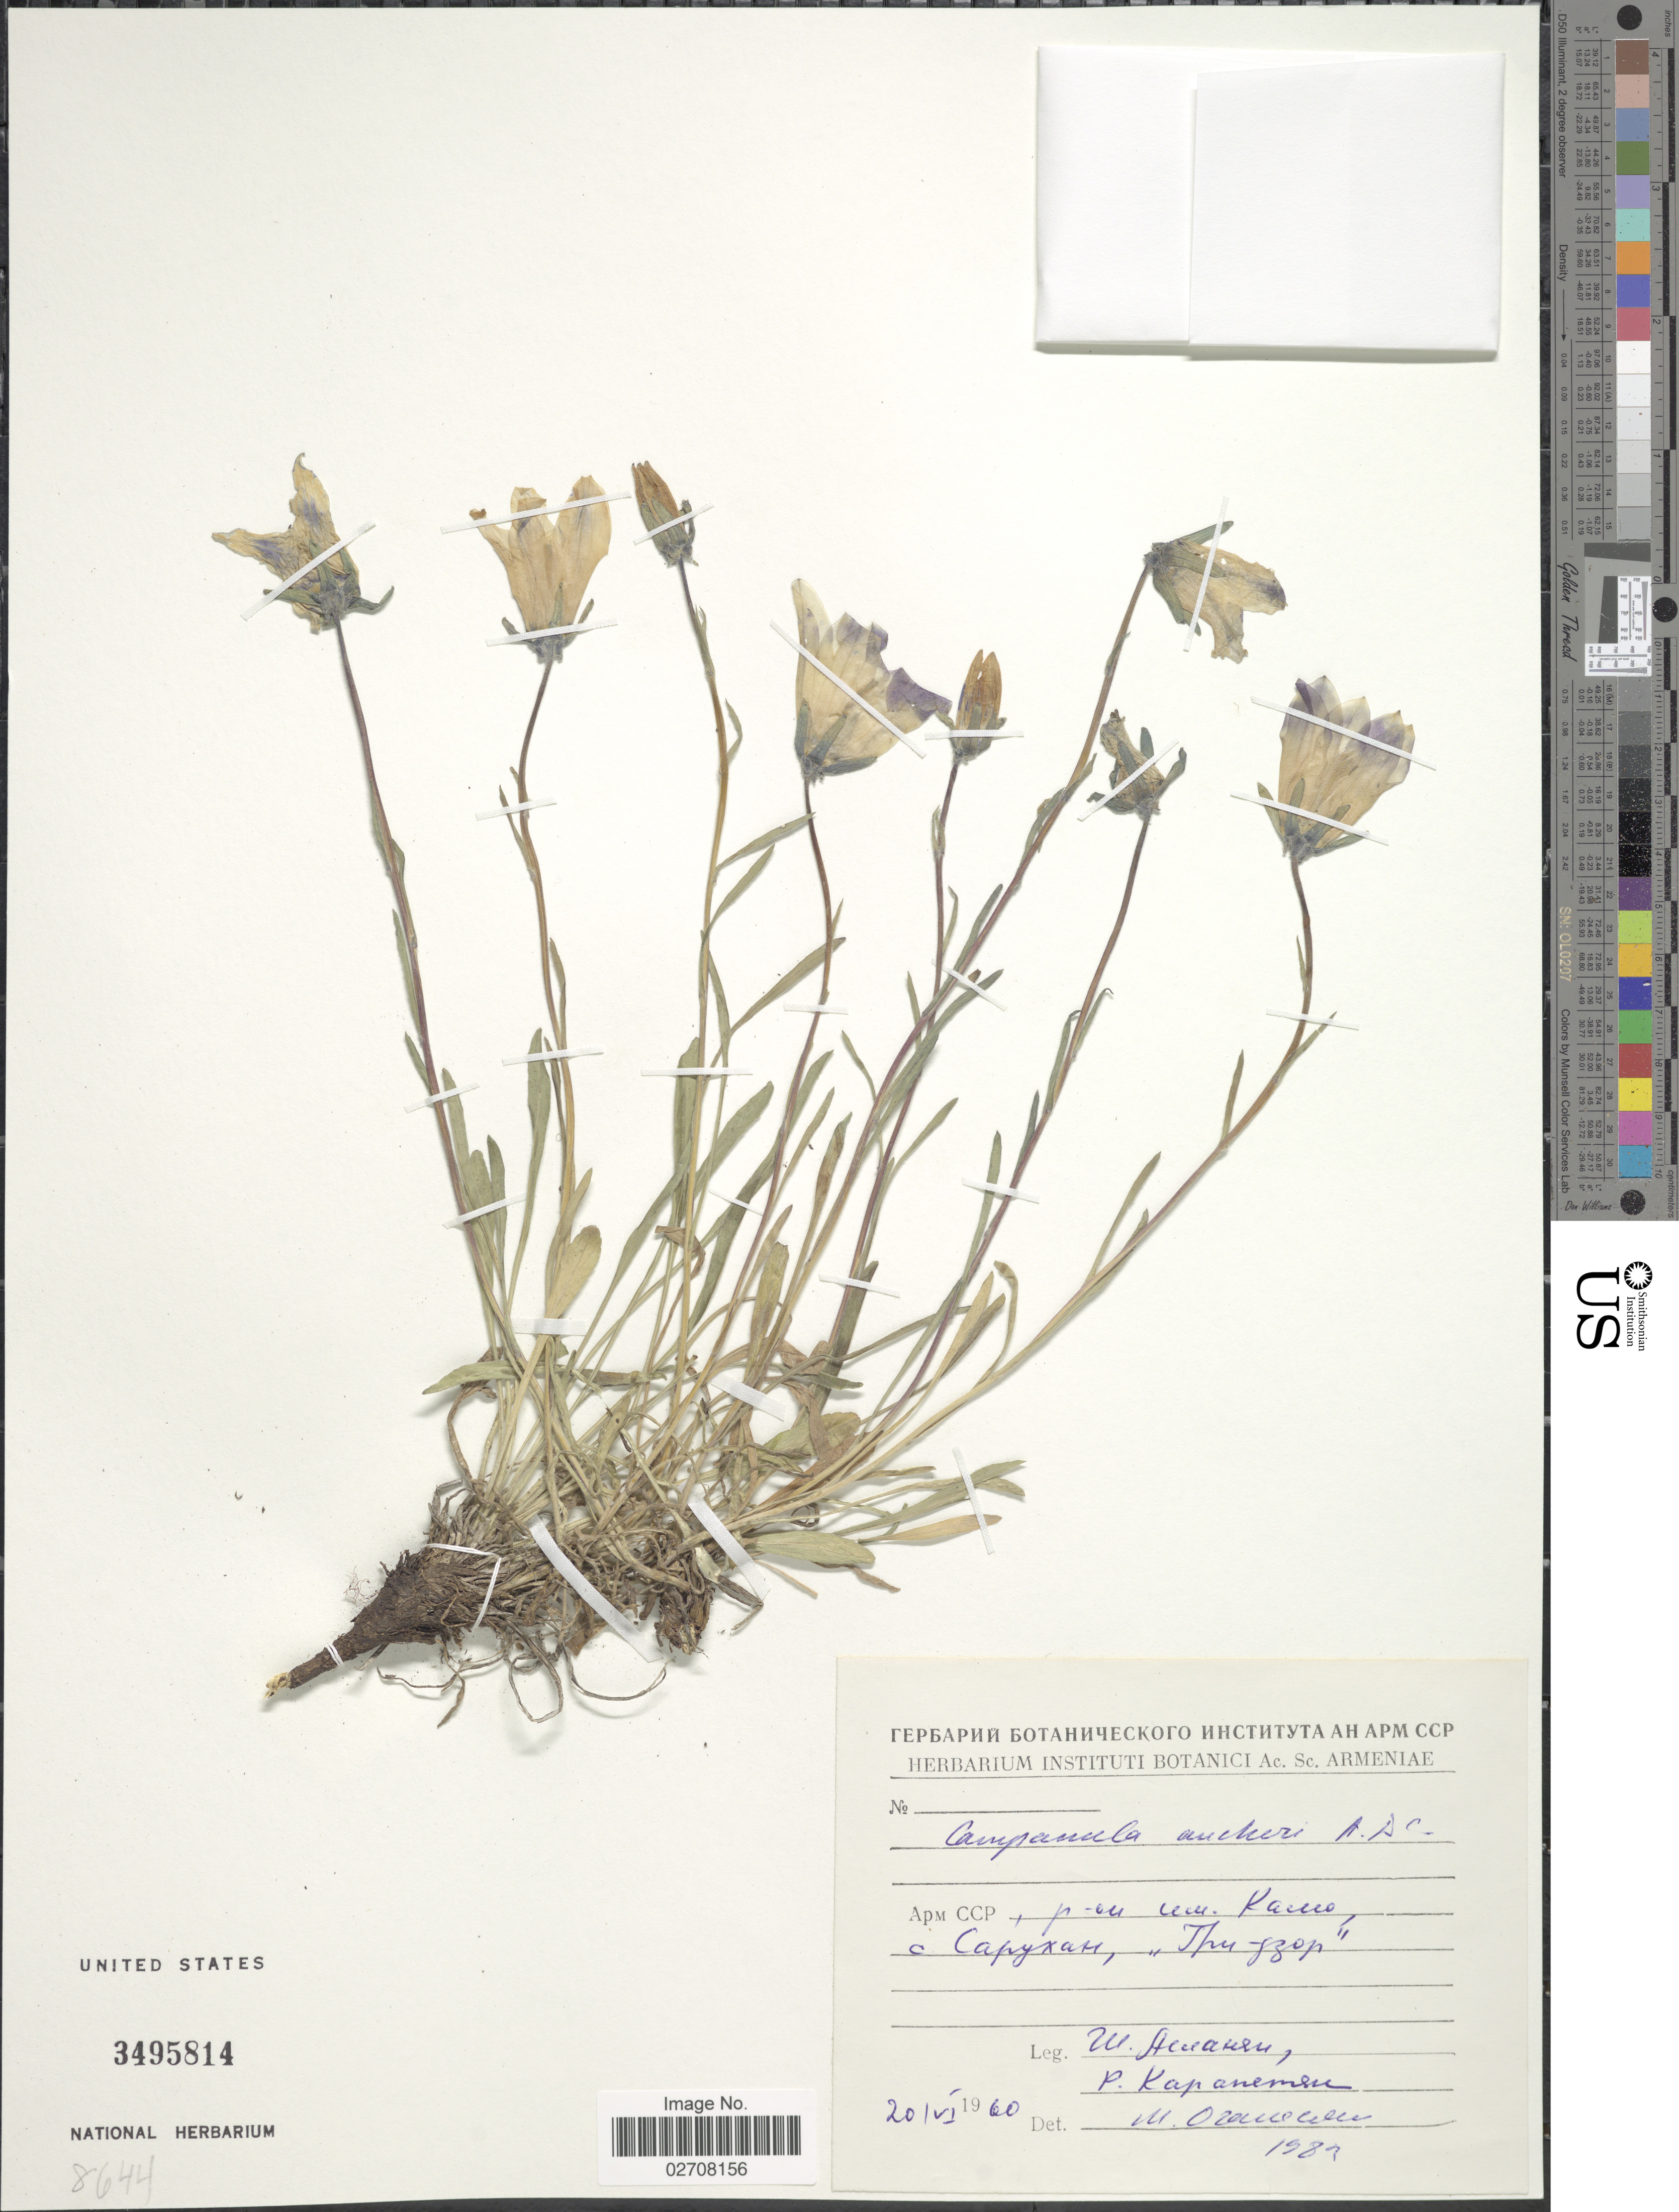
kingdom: Plantae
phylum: Tracheophyta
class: Magnoliopsida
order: Asterales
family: Campanulaceae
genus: Campanula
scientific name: Campanula aucheri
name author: A. DC.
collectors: Collector illegible & Collector illegible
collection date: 1960-06-20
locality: APM CCP. [Foreign script]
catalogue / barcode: US 3495814